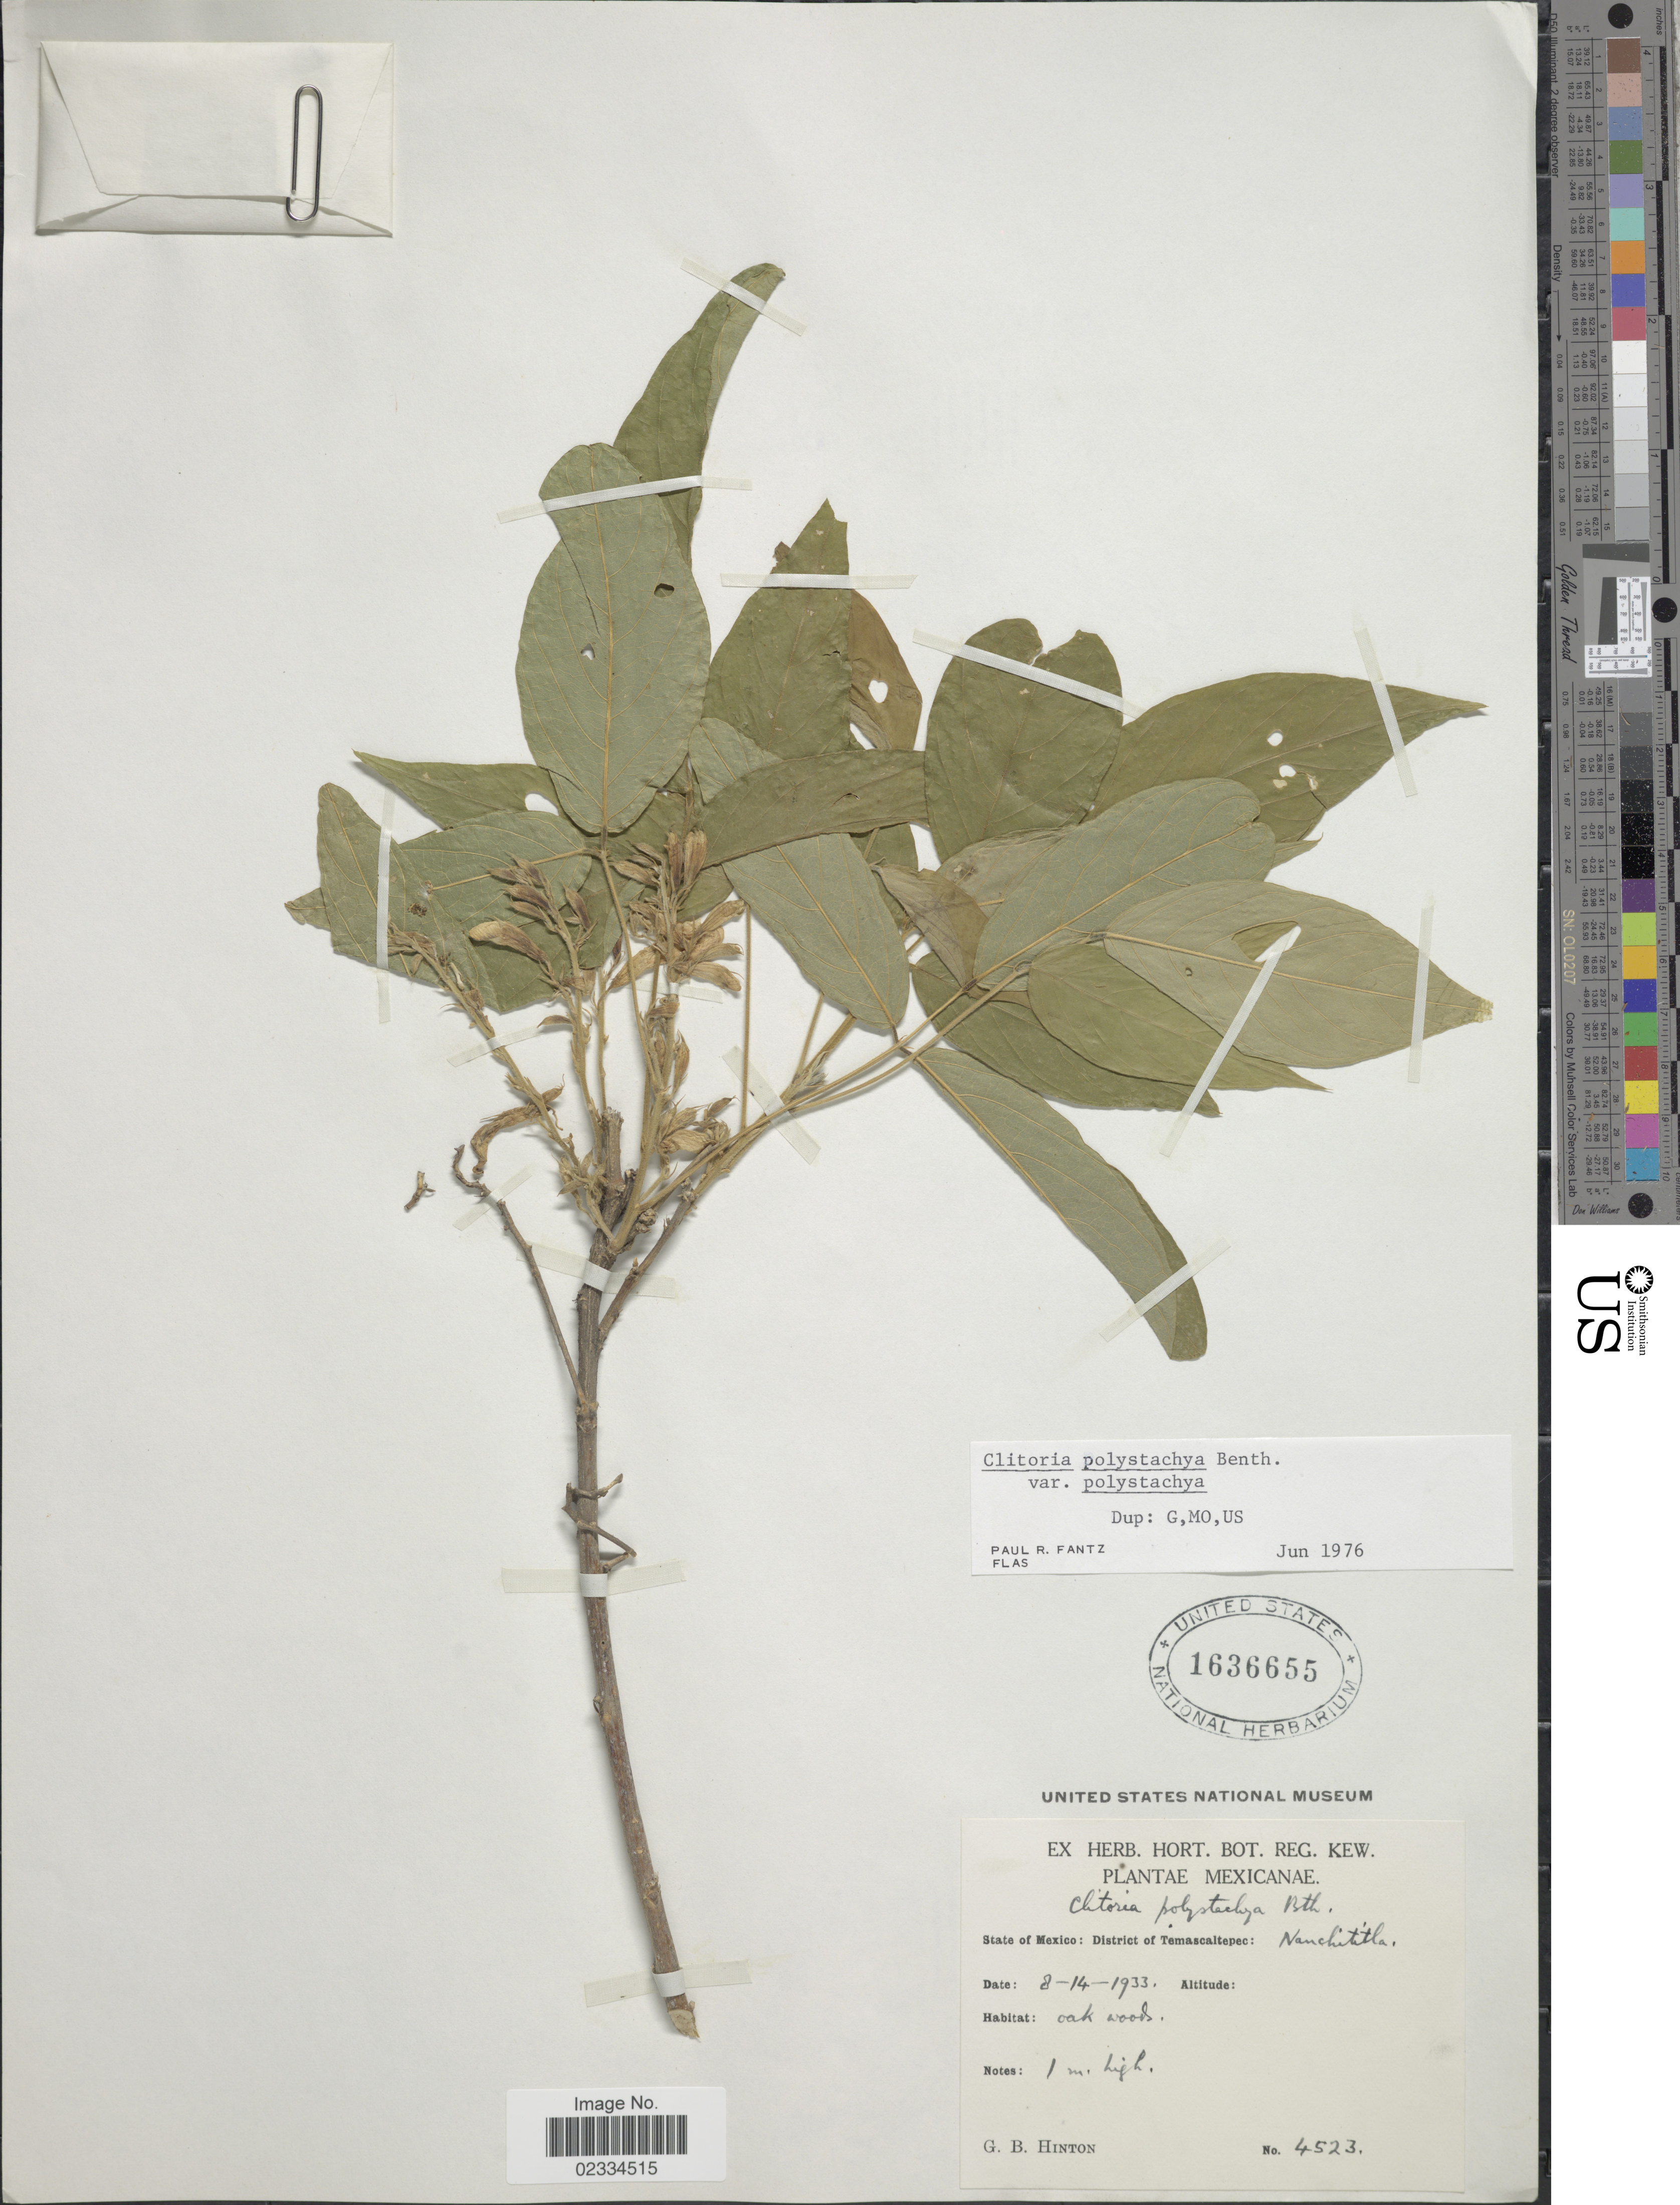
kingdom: Plantae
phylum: Tracheophyta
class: Magnoliopsida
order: Fabales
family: Fabaceae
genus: Clitoria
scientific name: Clitoria polystachya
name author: Benth.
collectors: G. B. Hinton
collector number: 4523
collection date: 1933-08-14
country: Mexico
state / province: México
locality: District of Temascaltepec: Nanchititla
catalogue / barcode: US 1636655